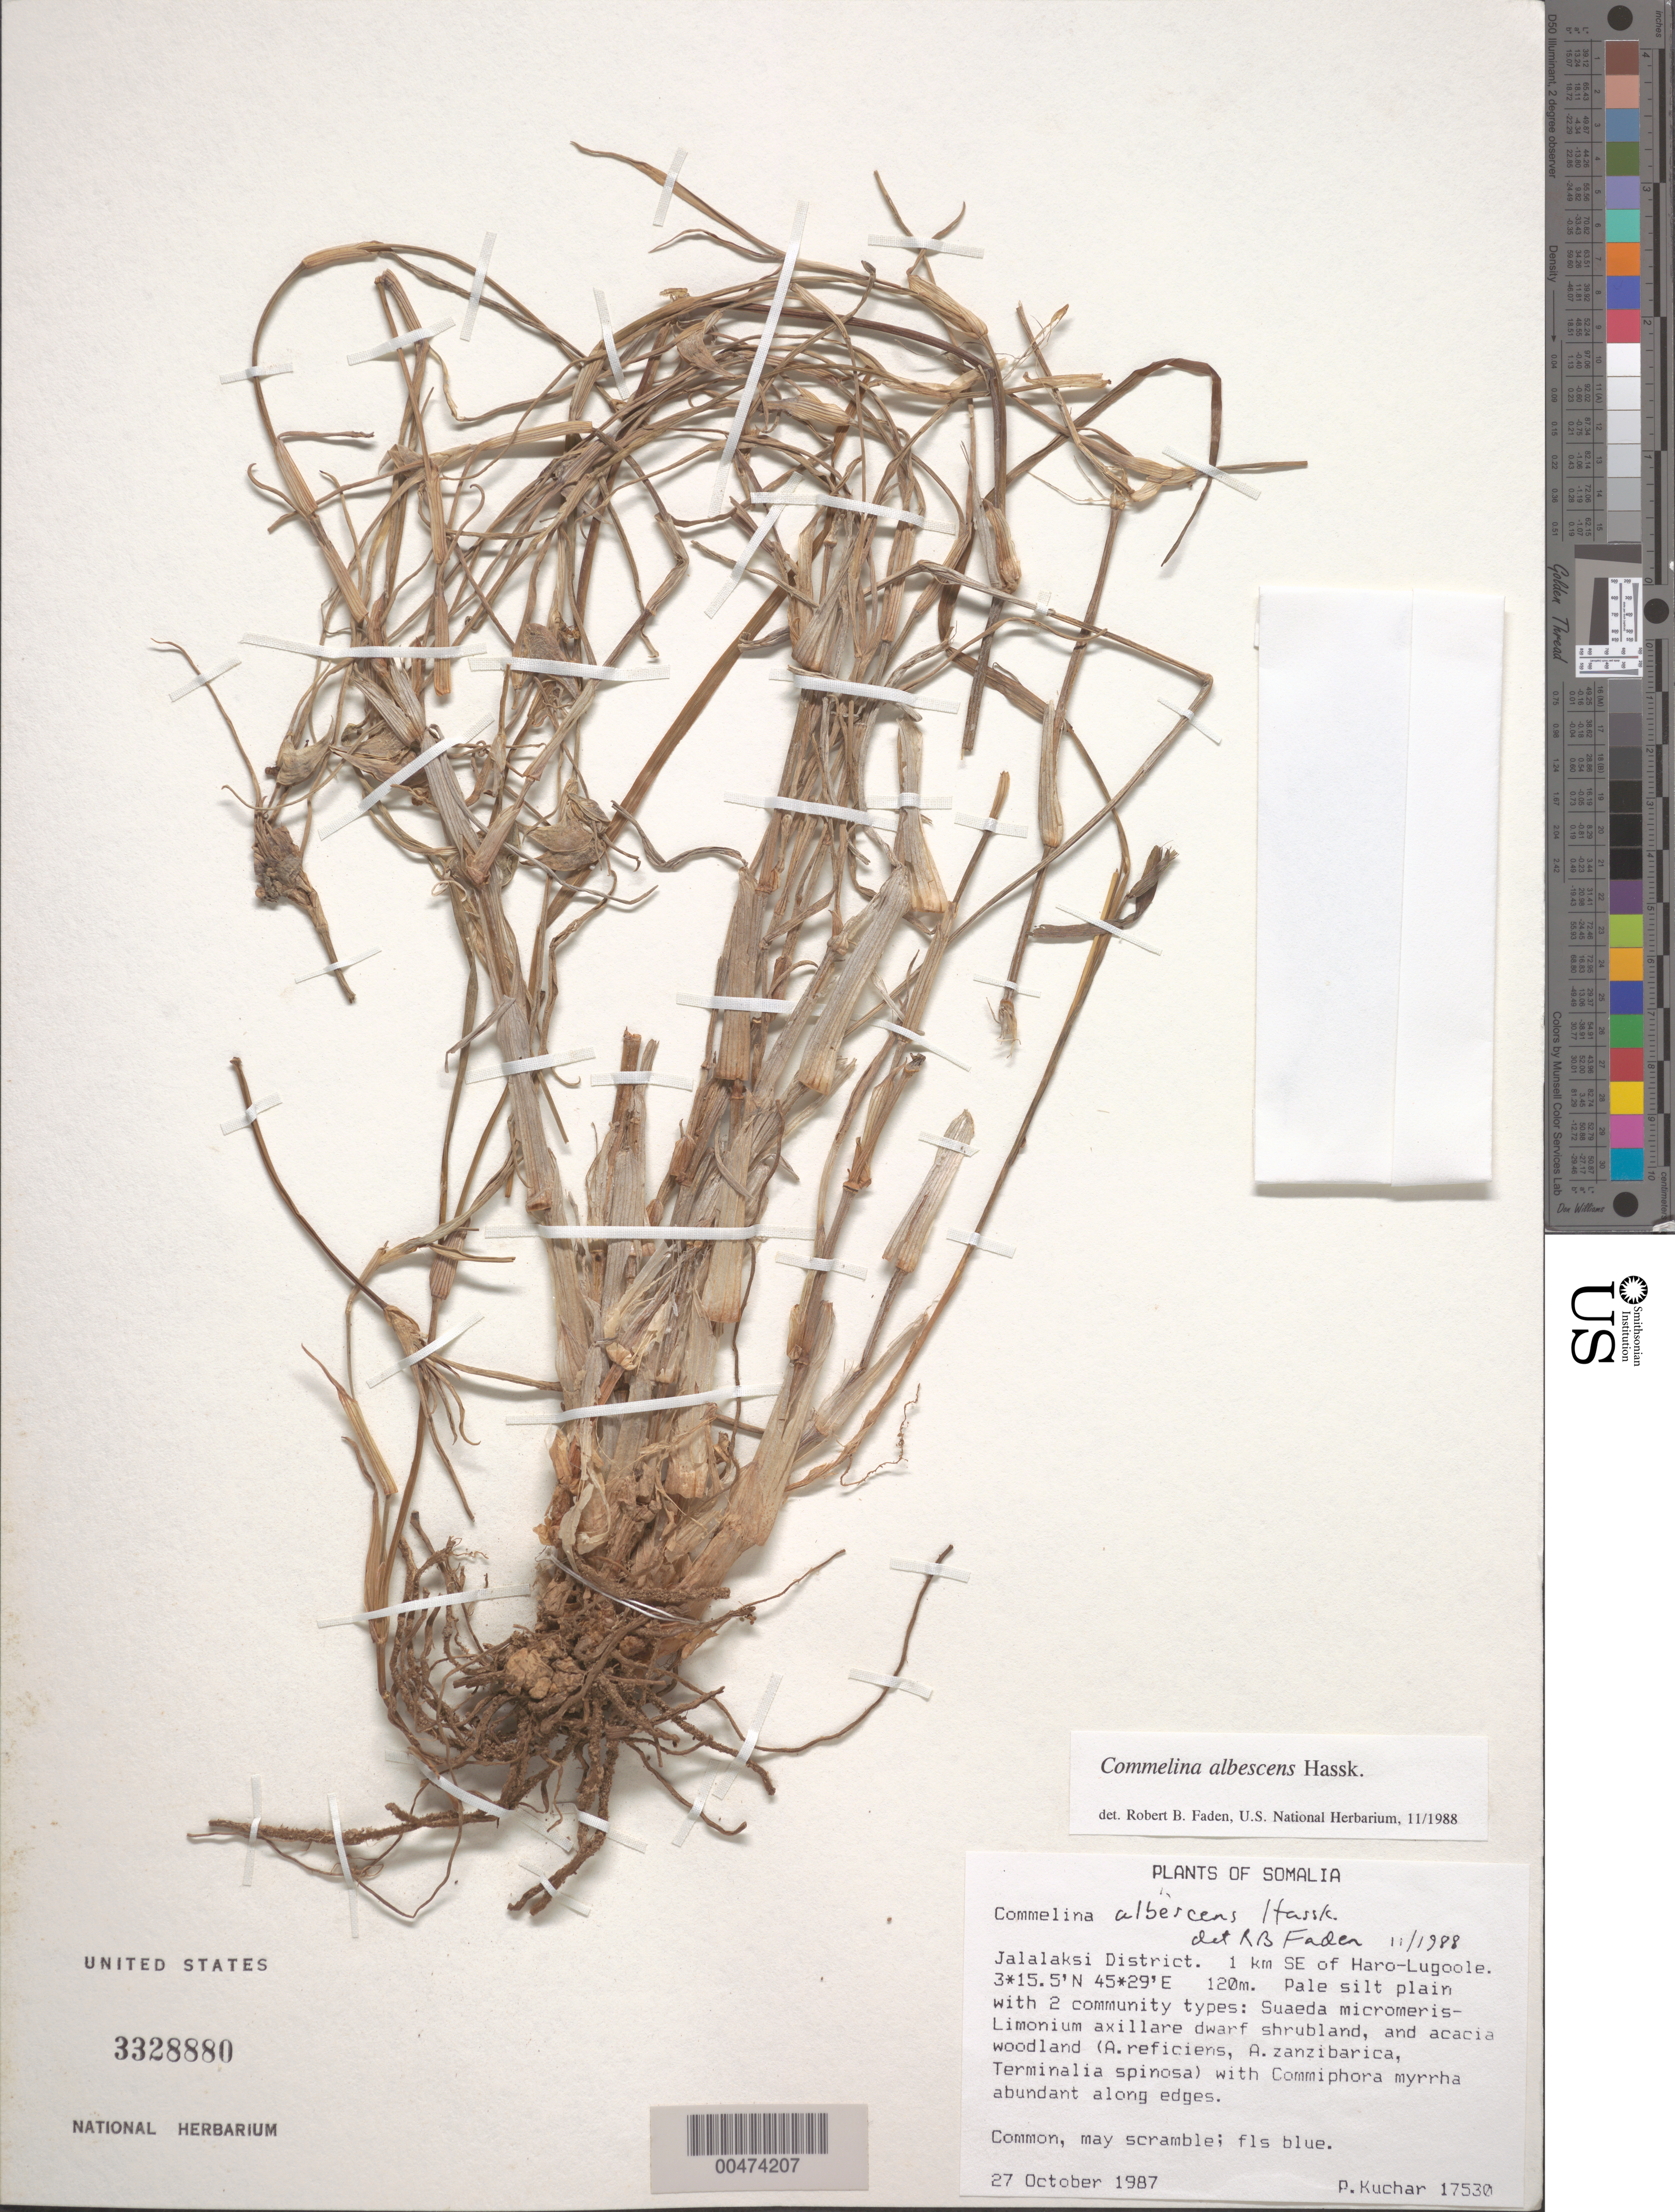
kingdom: Plantae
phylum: Tracheophyta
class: Liliopsida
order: Commelinales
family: Commelinaceae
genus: Commelina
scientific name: Commelina albescens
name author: Hassk.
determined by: Faden, Robert B., (US), Smithsonian Institution - National Museum of Natural History (UNITED STATES)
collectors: P. Kuchar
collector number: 17530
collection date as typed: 27 Oct 1987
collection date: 1987-10-27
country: Somalia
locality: Jalalaksi district, se of haro-lugoole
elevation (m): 120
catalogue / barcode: US 3328880